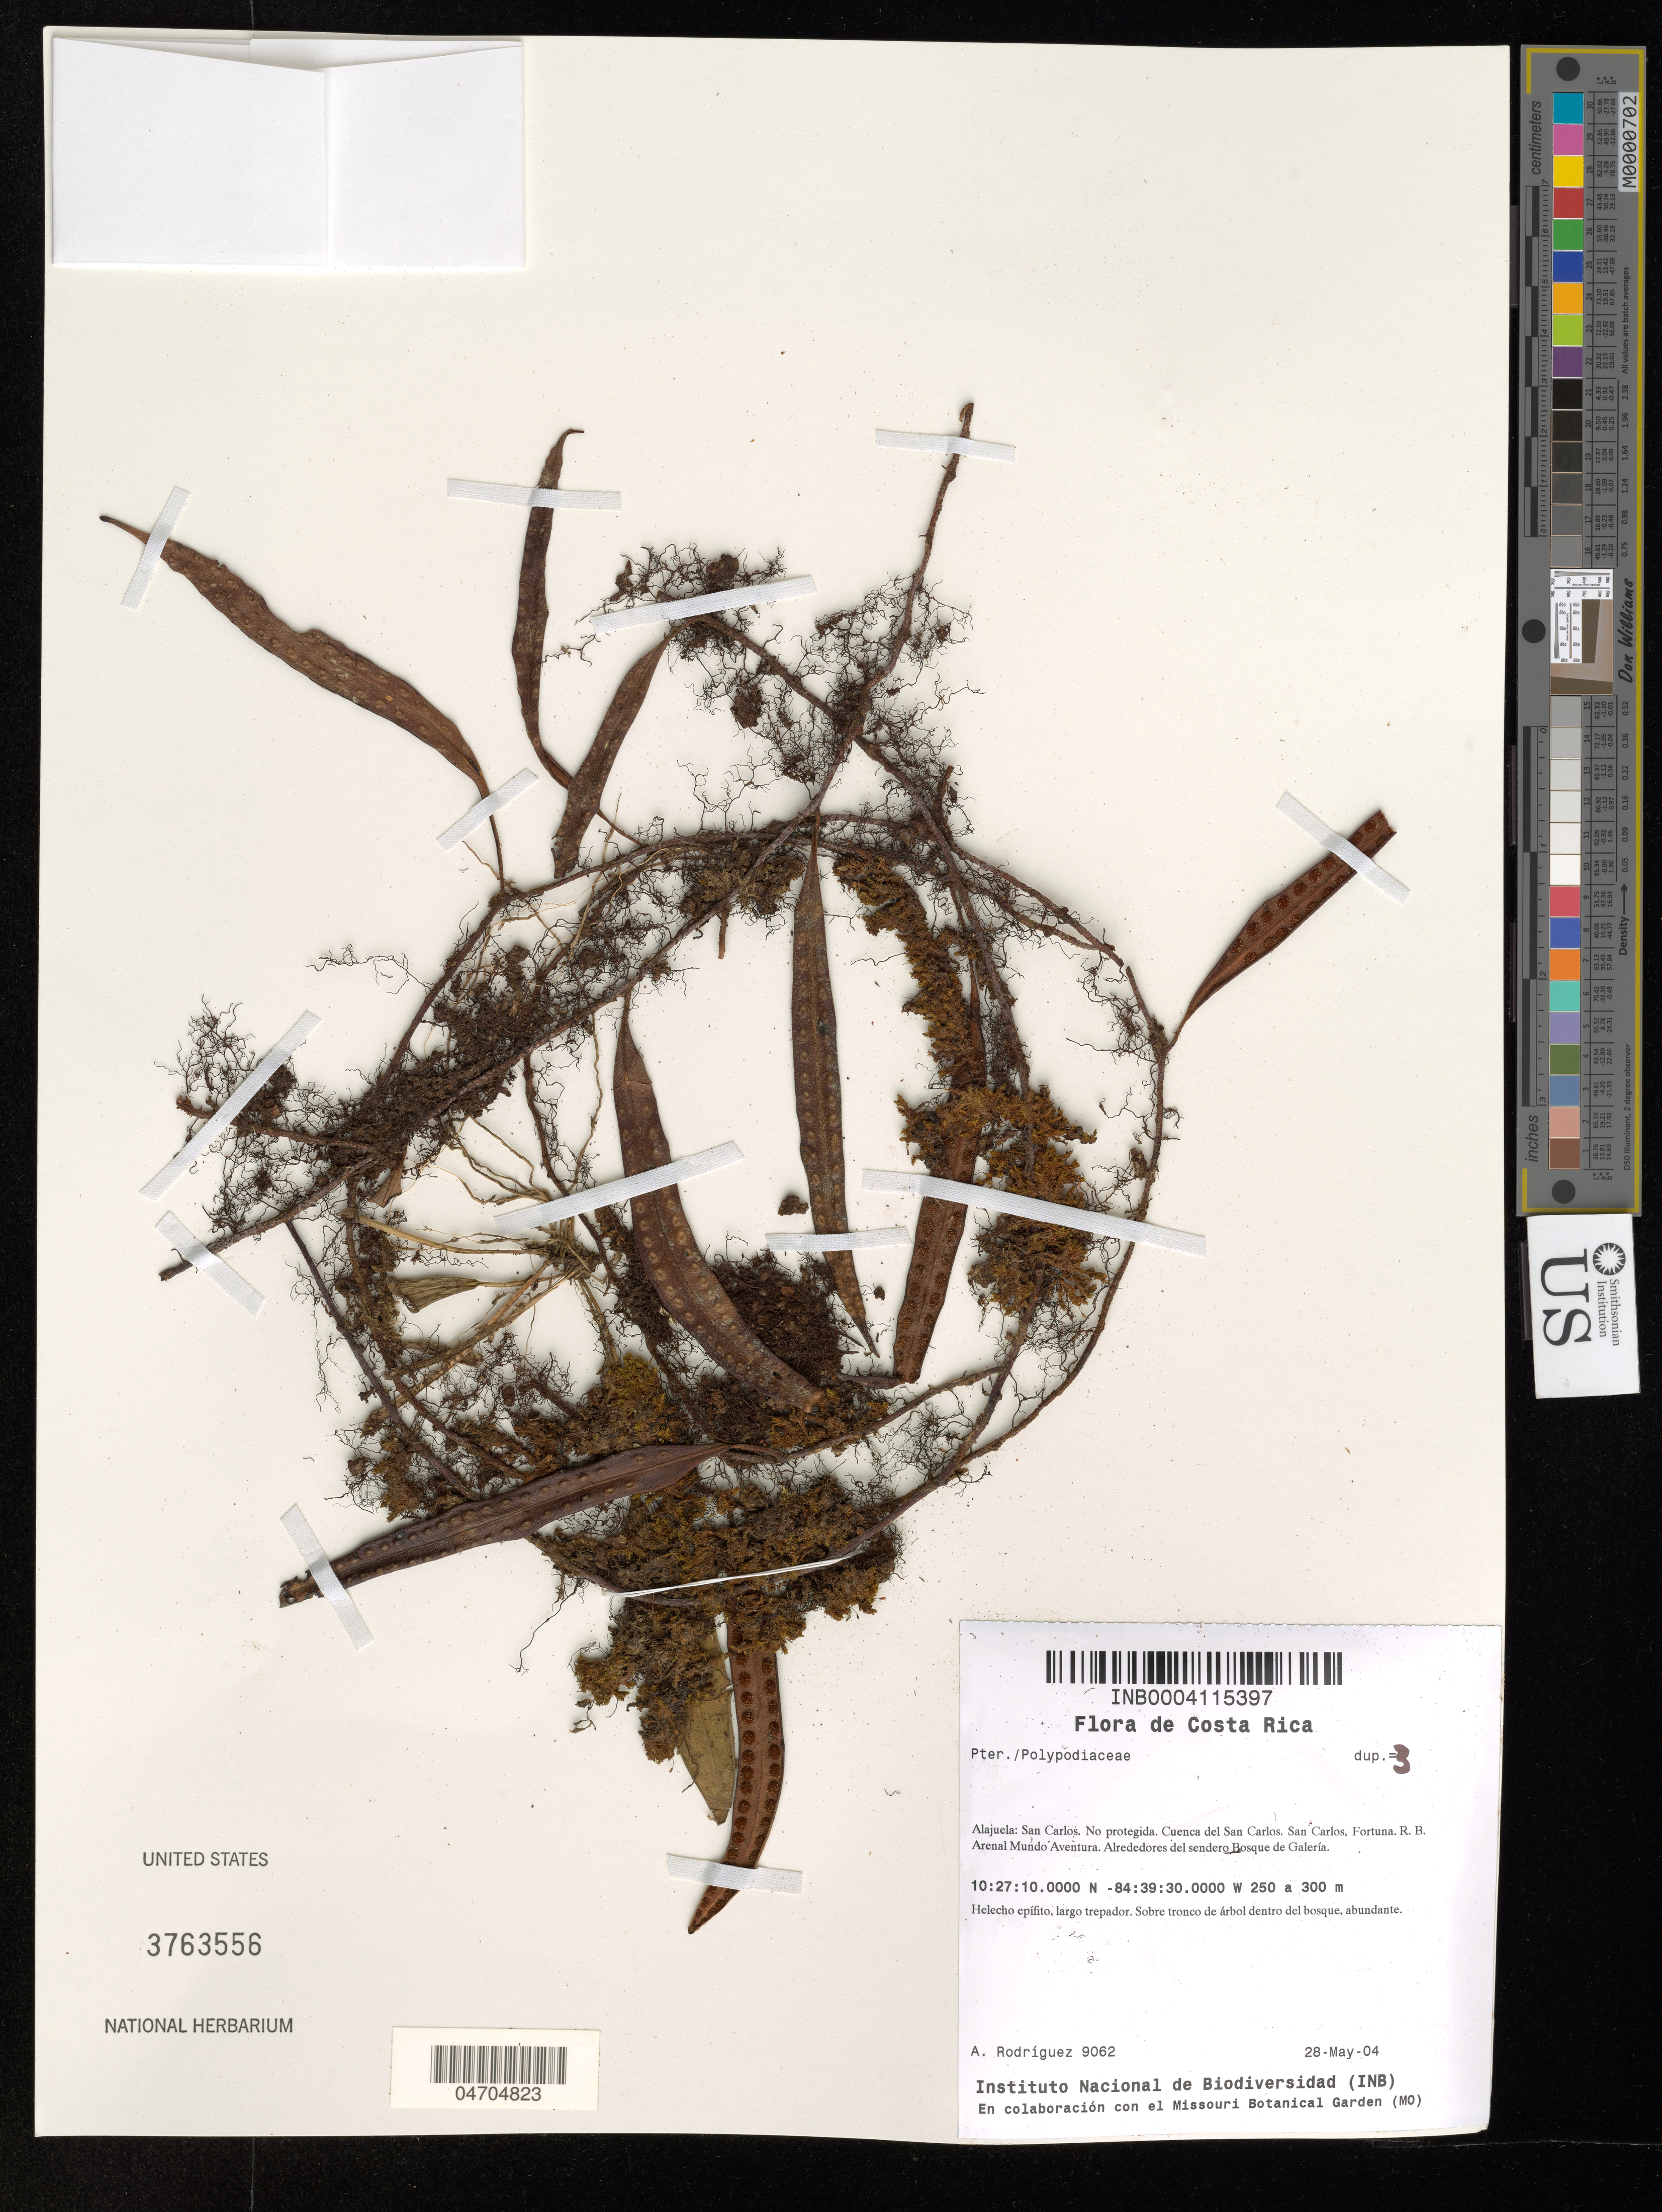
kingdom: Plantae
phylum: Tracheophyta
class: Magnoliopsida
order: Caryophyllales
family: Polygonaceae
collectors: A. Rodríguez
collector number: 9062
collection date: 2004-05-28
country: Costa Rica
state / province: Alajuela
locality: San Carlos. No protegida. Cuenca del San Carlos, Fortuna. R. B. Arenal Mundo Aventura. Alrededores del sendero. Bosque de Galería.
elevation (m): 250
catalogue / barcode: US 3763556